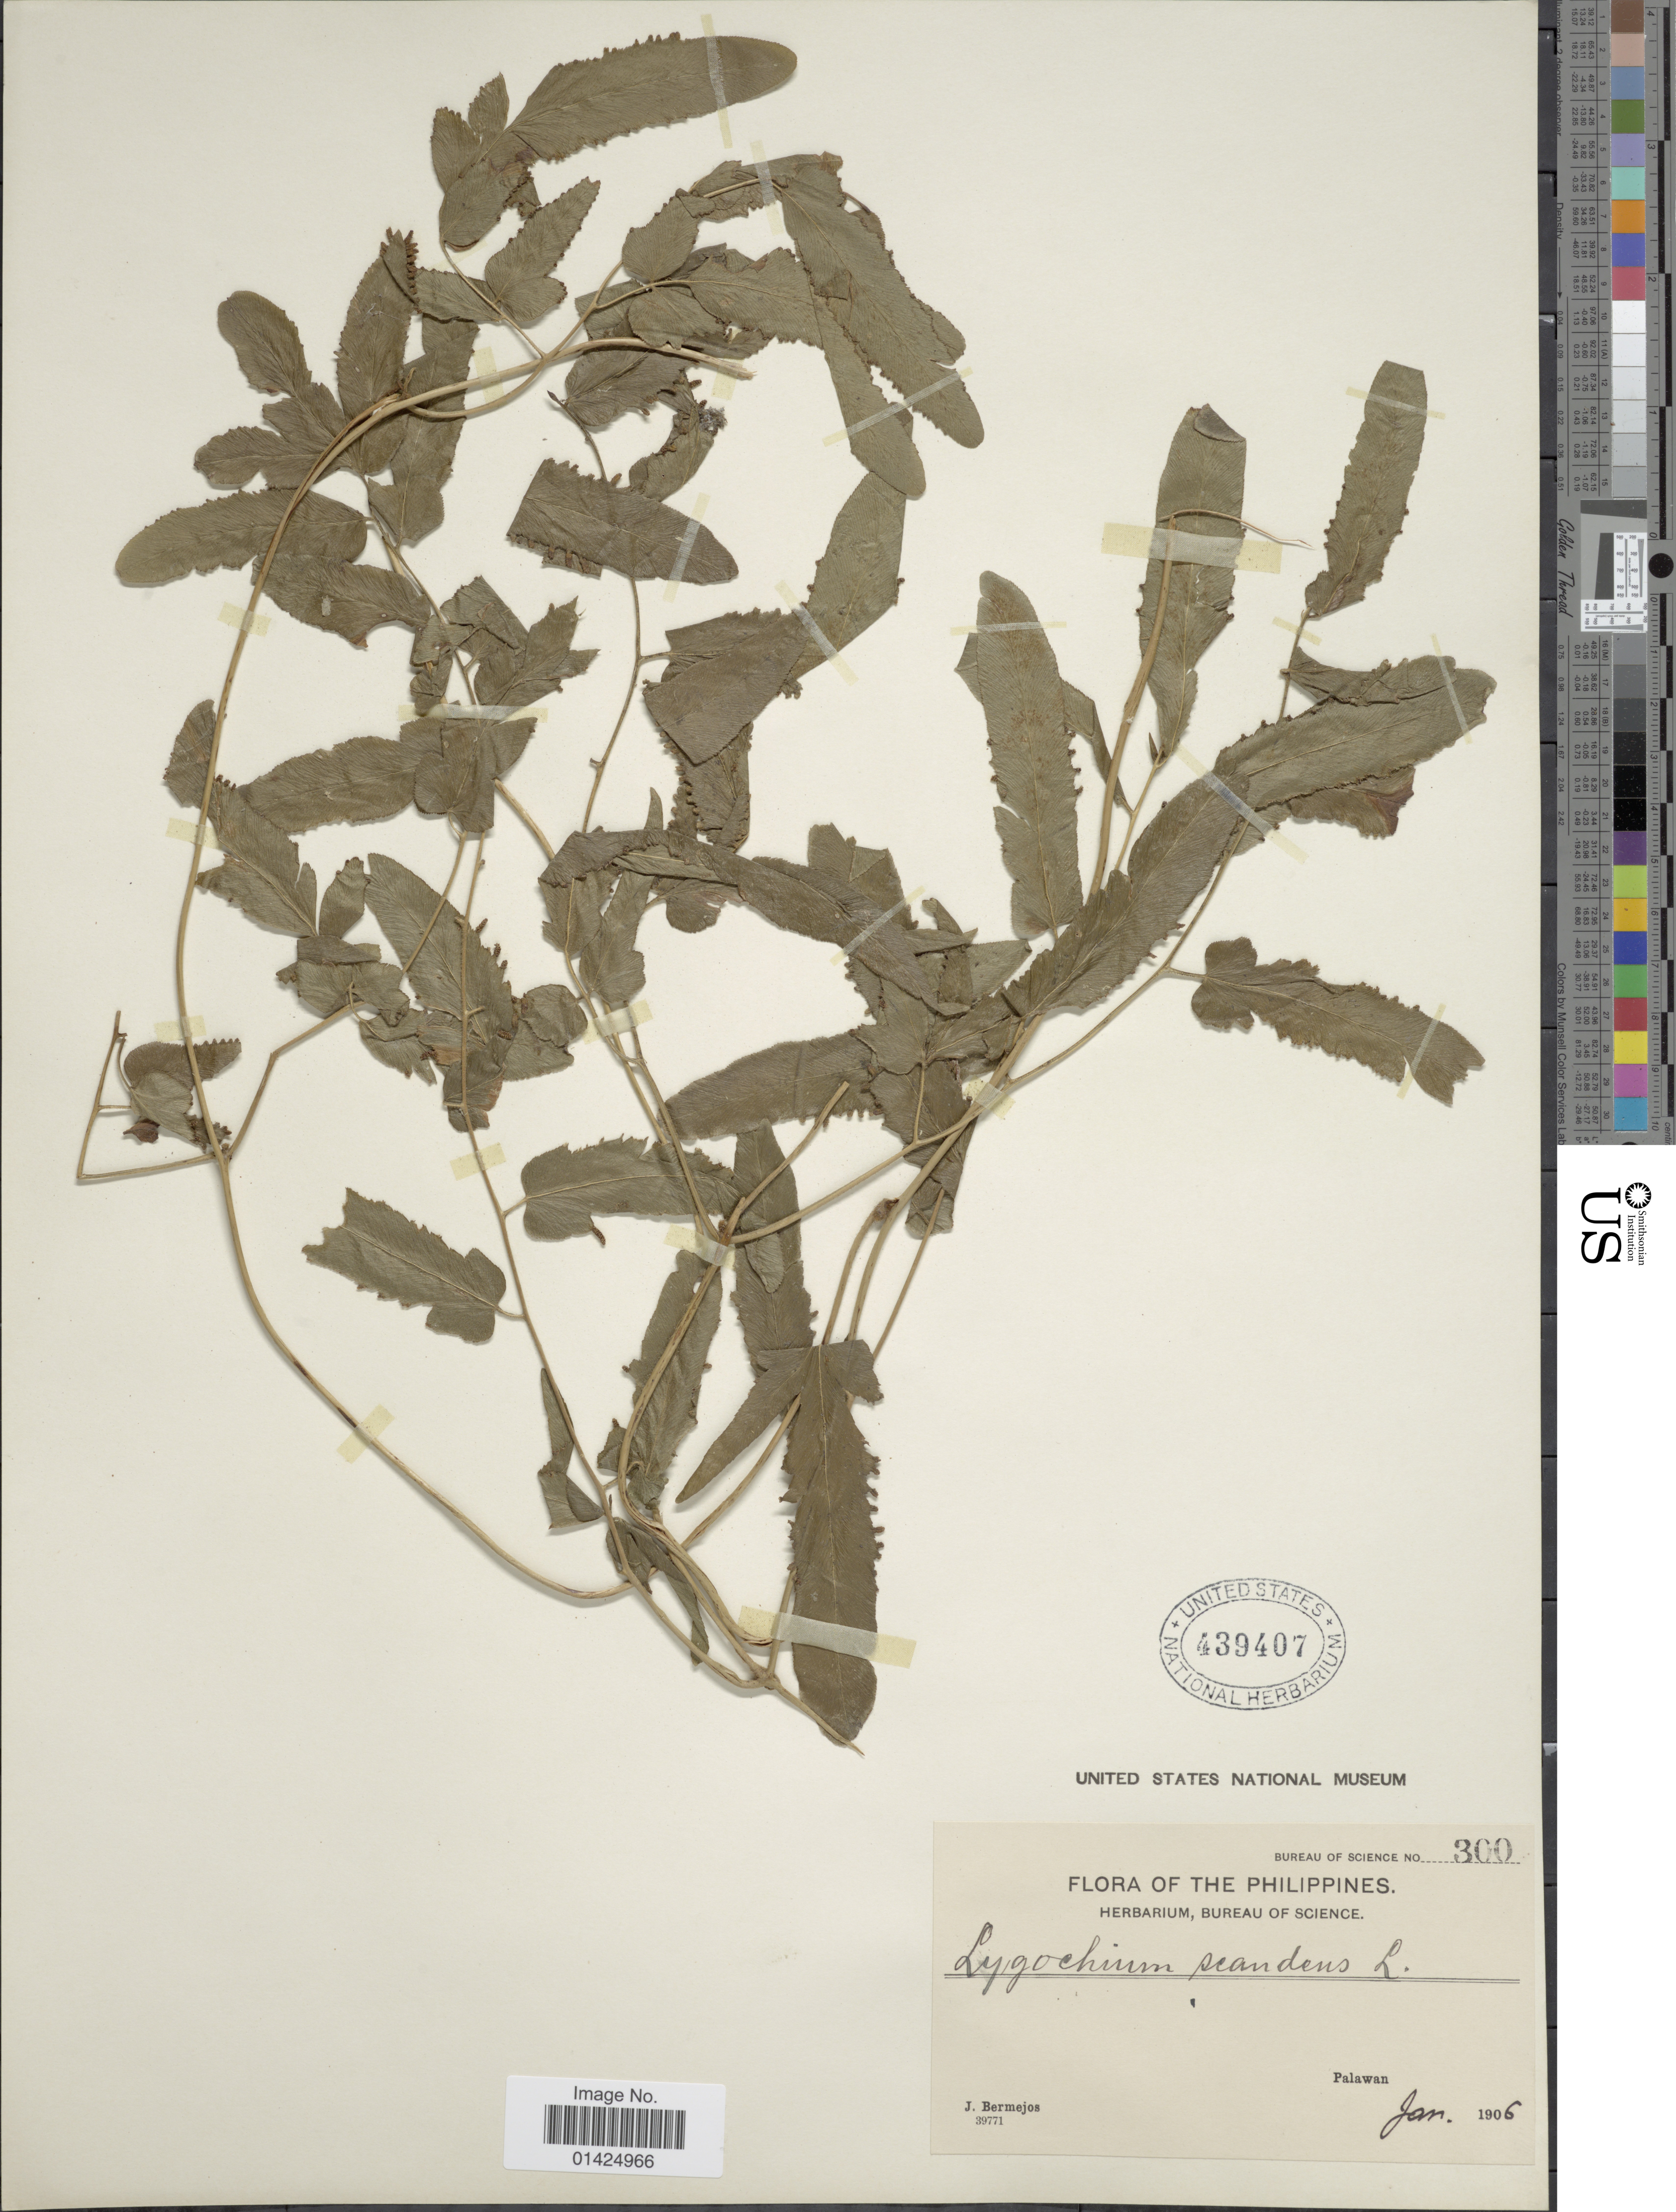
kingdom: Plantae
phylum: Tracheophyta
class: Polypodiopsida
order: Schizaeales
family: Lygodiaceae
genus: Lygodium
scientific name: Lygodium microphyllum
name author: (Cav.) R. Br.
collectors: J. Bermejos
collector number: Bureau of Science 300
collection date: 1906-01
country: Philippines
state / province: Mimaropa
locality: Palawan.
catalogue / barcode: US 439407